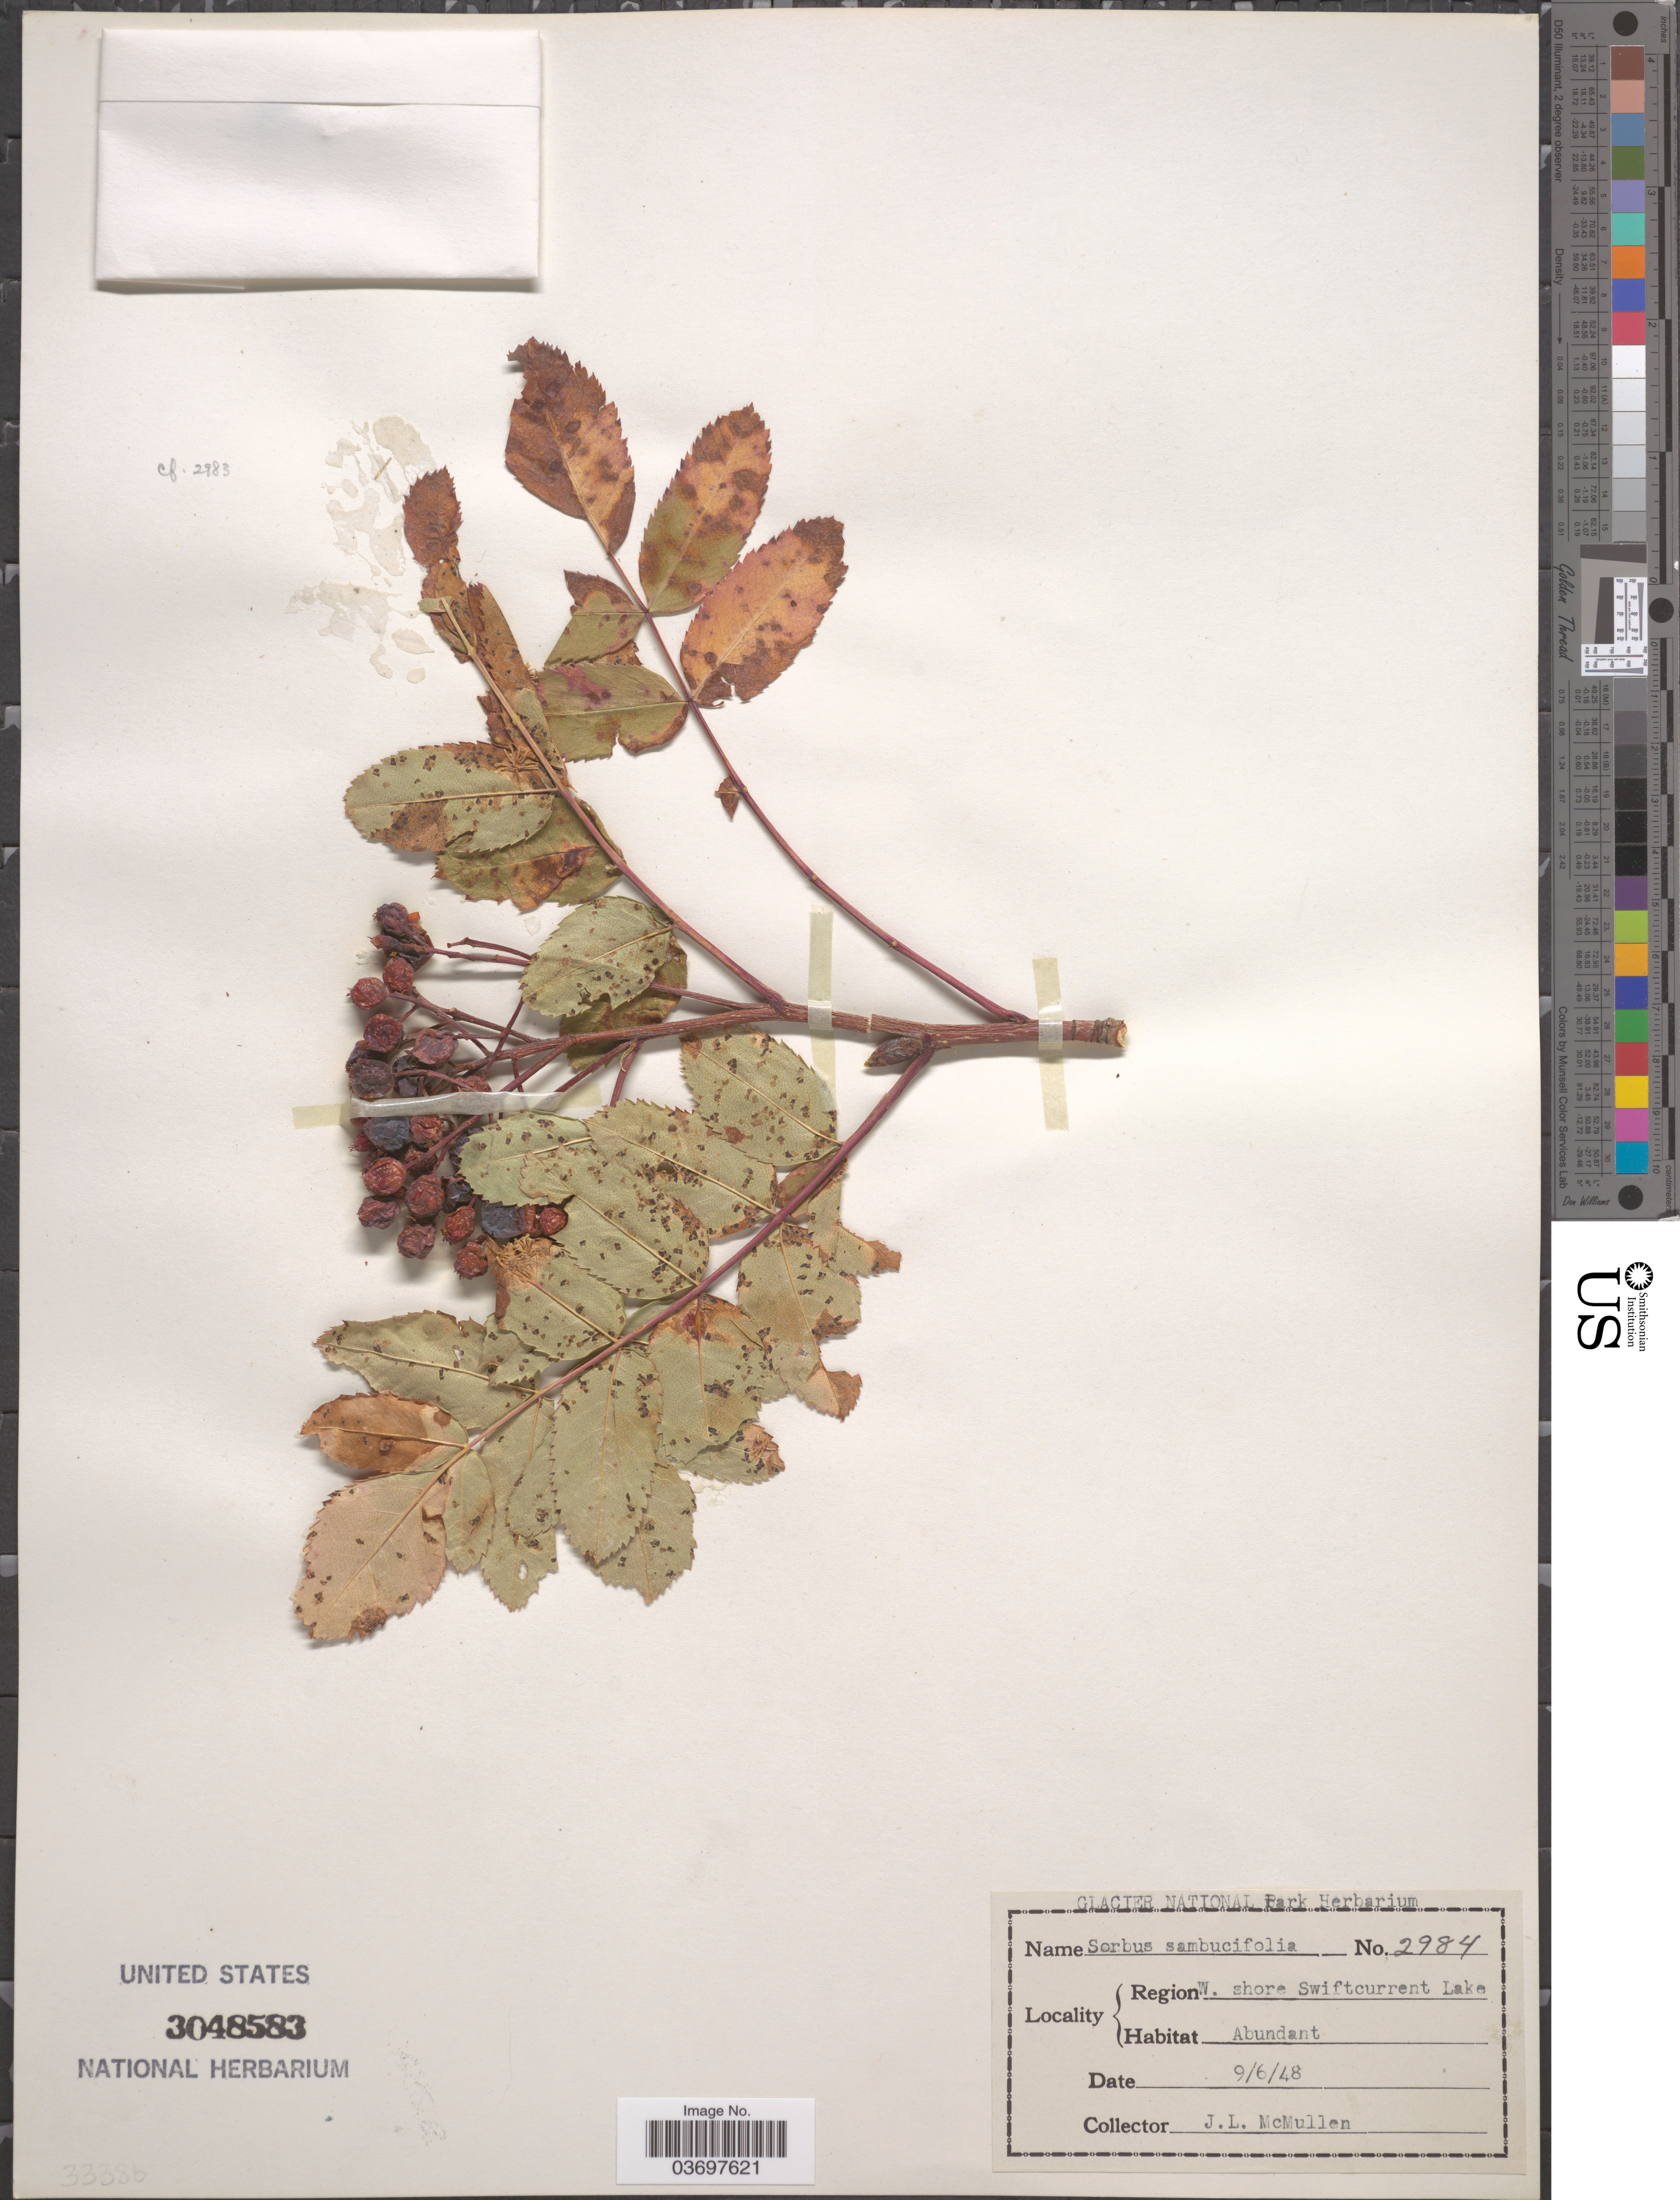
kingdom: Plantae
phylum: Tracheophyta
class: Magnoliopsida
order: Rosales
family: Rosaceae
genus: Sorbus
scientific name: Sorbus sambucifolia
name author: (Cham. & Schltdl.) M. Roem.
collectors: J. McMullen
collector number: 2984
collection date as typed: Transcribed d/m/y: 9/6/48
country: United States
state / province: Montana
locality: Region W. shore Swiftcurrent Lake.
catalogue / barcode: US 3048583